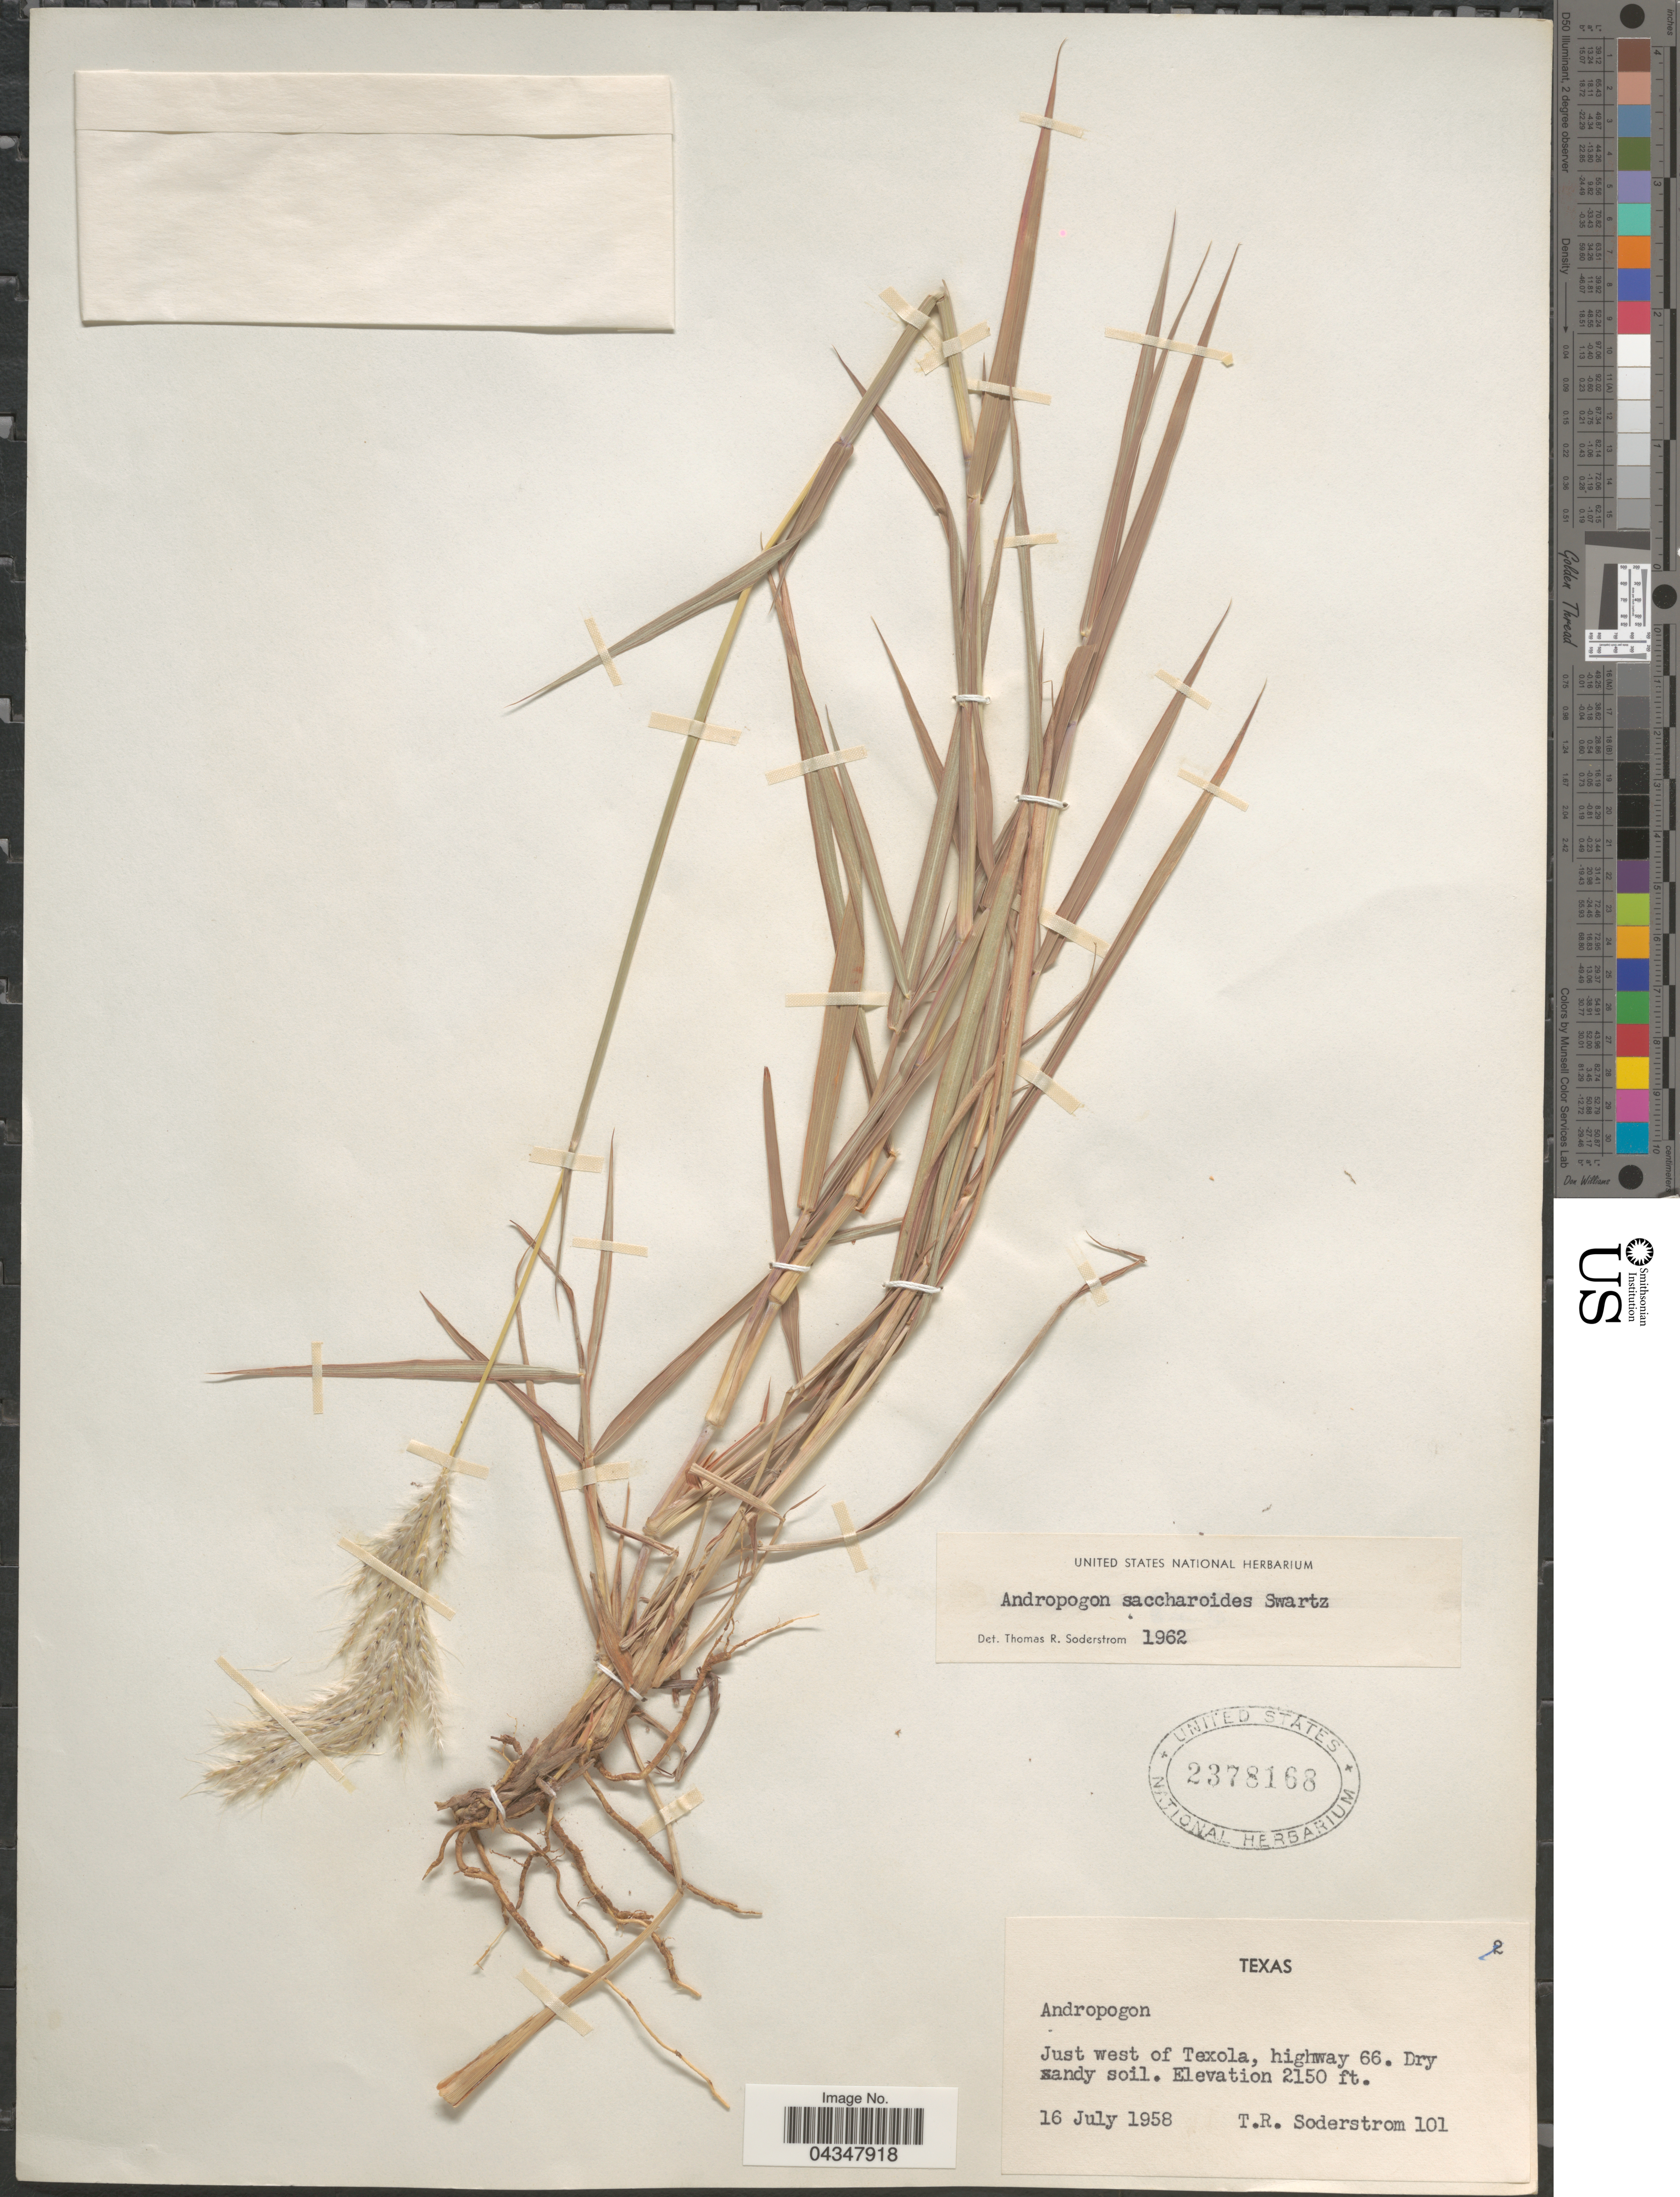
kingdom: Plantae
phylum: Tracheophyta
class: Liliopsida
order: Poales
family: Poaceae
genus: Bothriochloa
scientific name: Bothriochloa saccharoides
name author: (Sw.) Rydb.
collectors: T. R. Soderstrom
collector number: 101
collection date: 1958-07-16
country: United States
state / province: Texas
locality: Just west of Texola, highway 66.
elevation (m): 655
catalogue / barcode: US 2378168